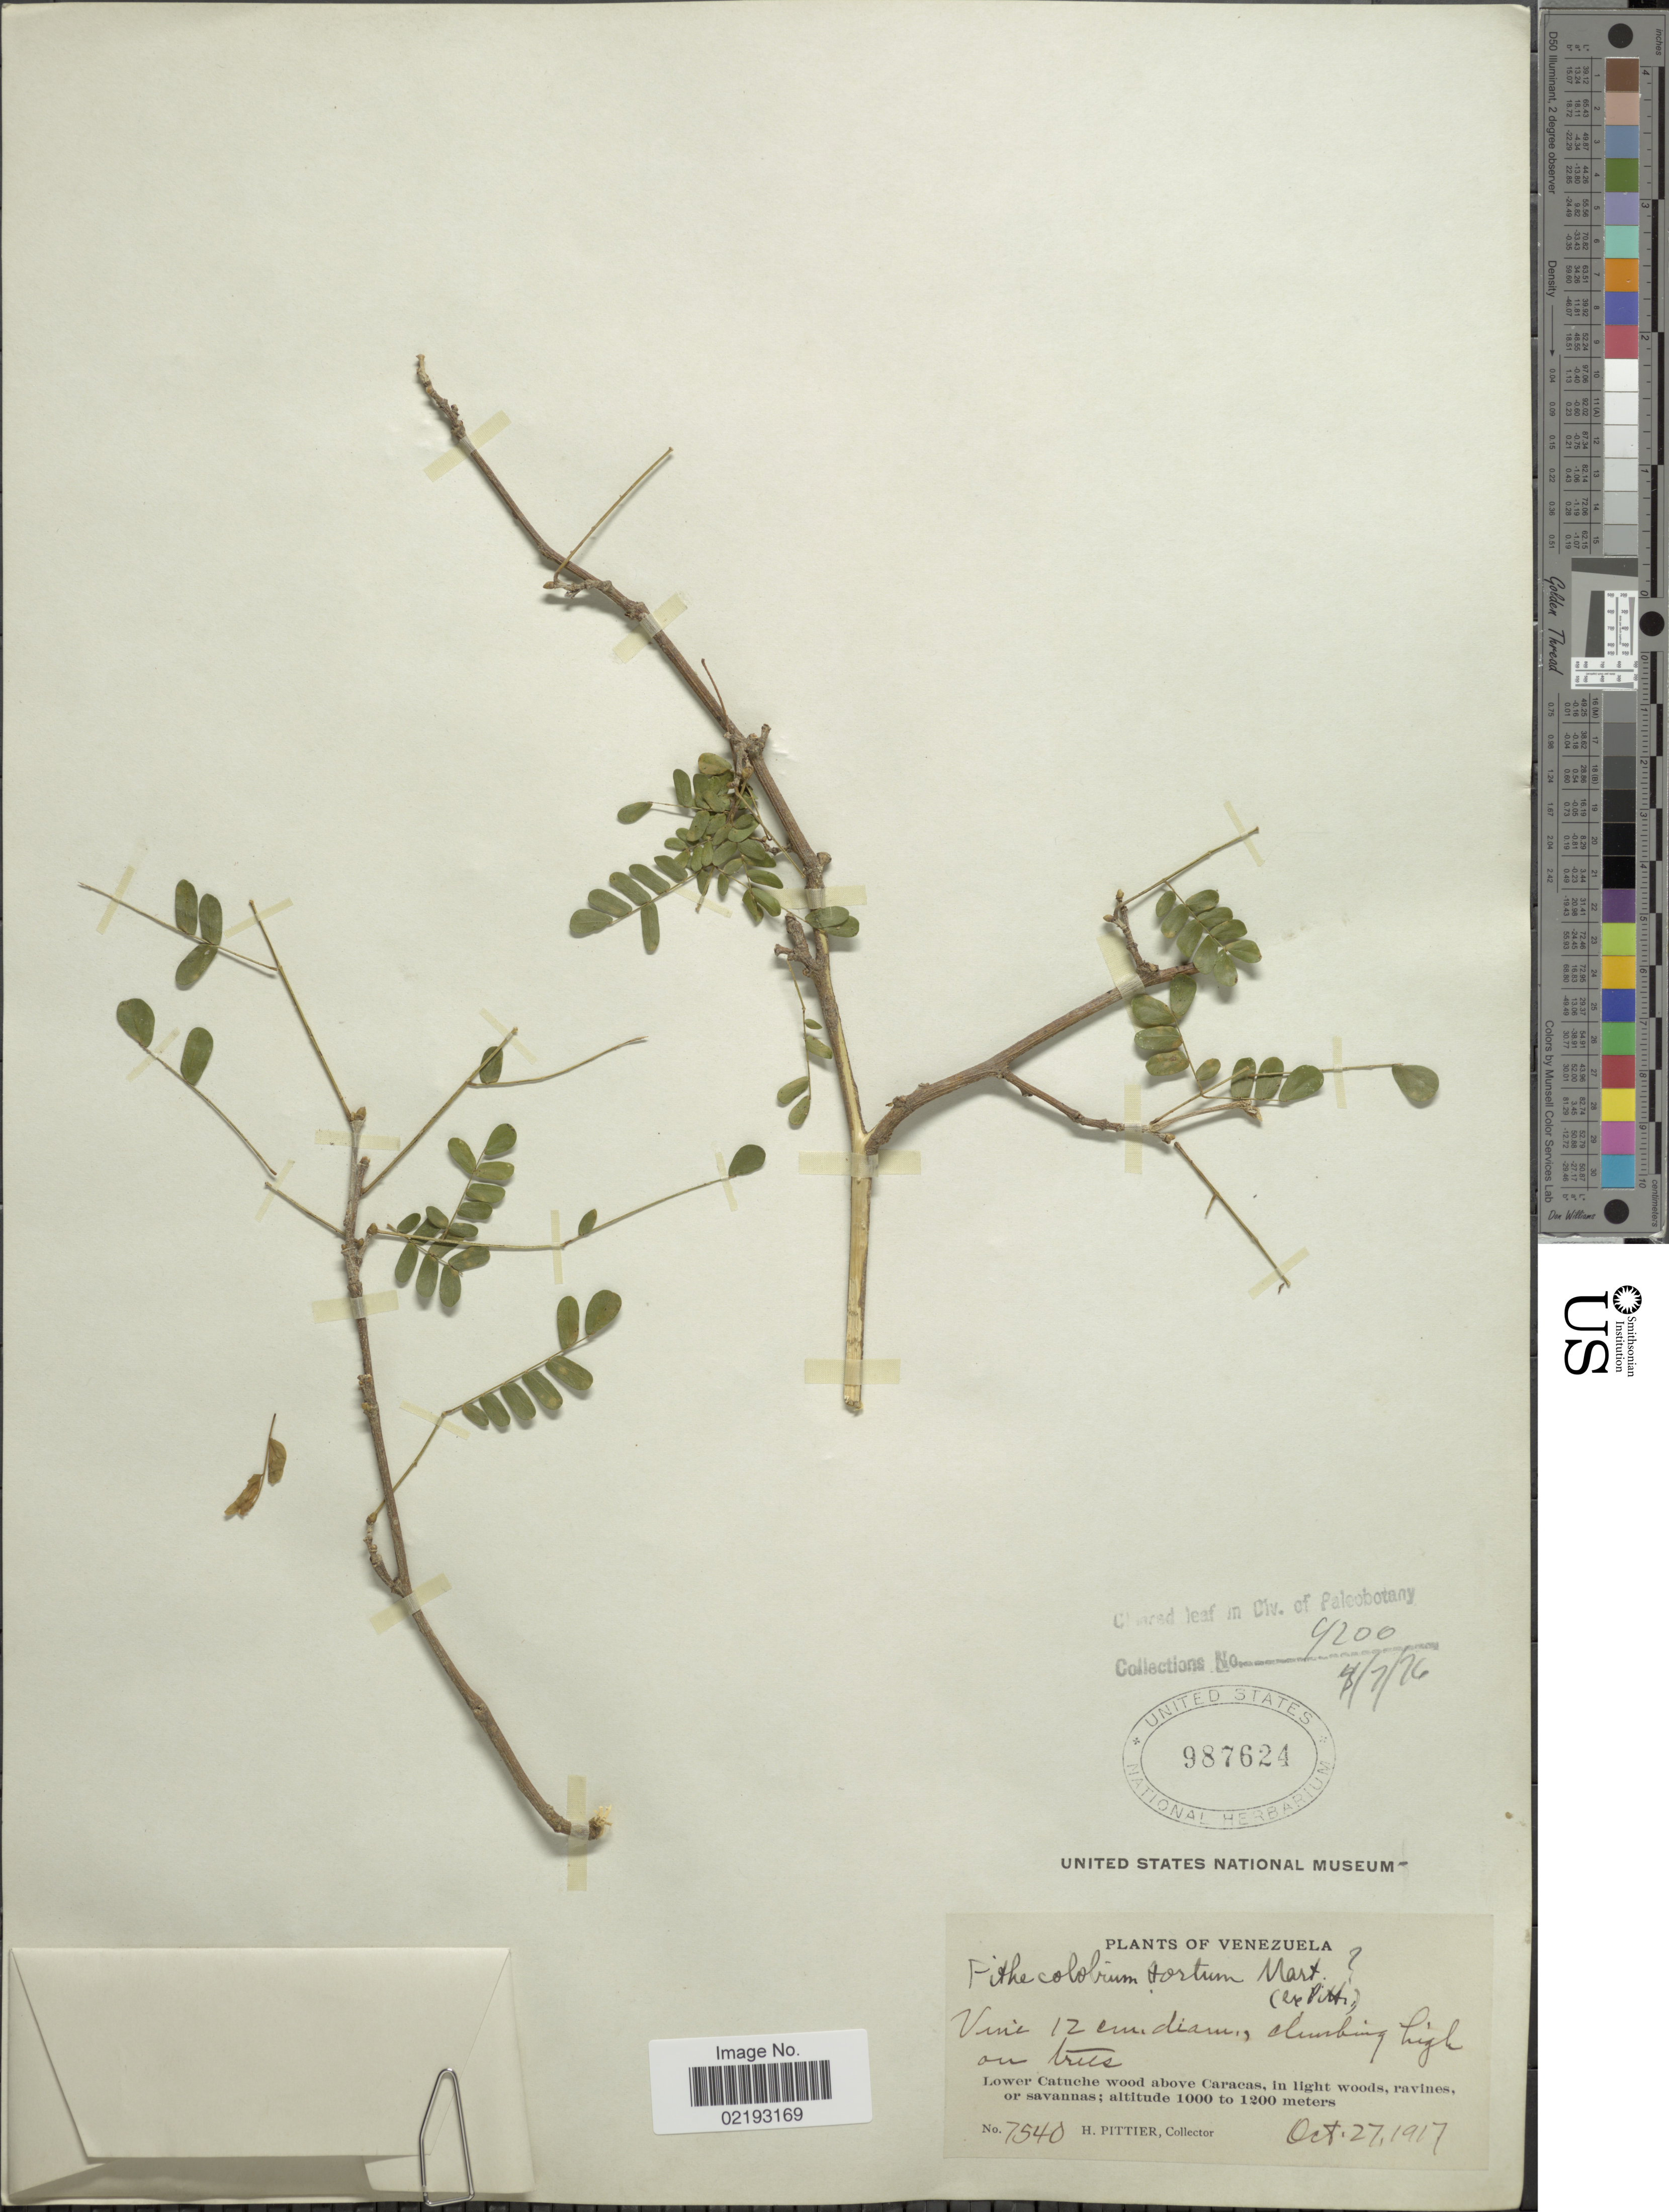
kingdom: Plantae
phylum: Tracheophyta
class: Magnoliopsida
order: Fabales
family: Fabaceae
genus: Chloroleucon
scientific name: Chloroleucon sp.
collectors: H. F. Pittier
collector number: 7540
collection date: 1917-10-27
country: Venezuela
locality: Lower Catuche wood above Caracas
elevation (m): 1000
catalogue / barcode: US 987624